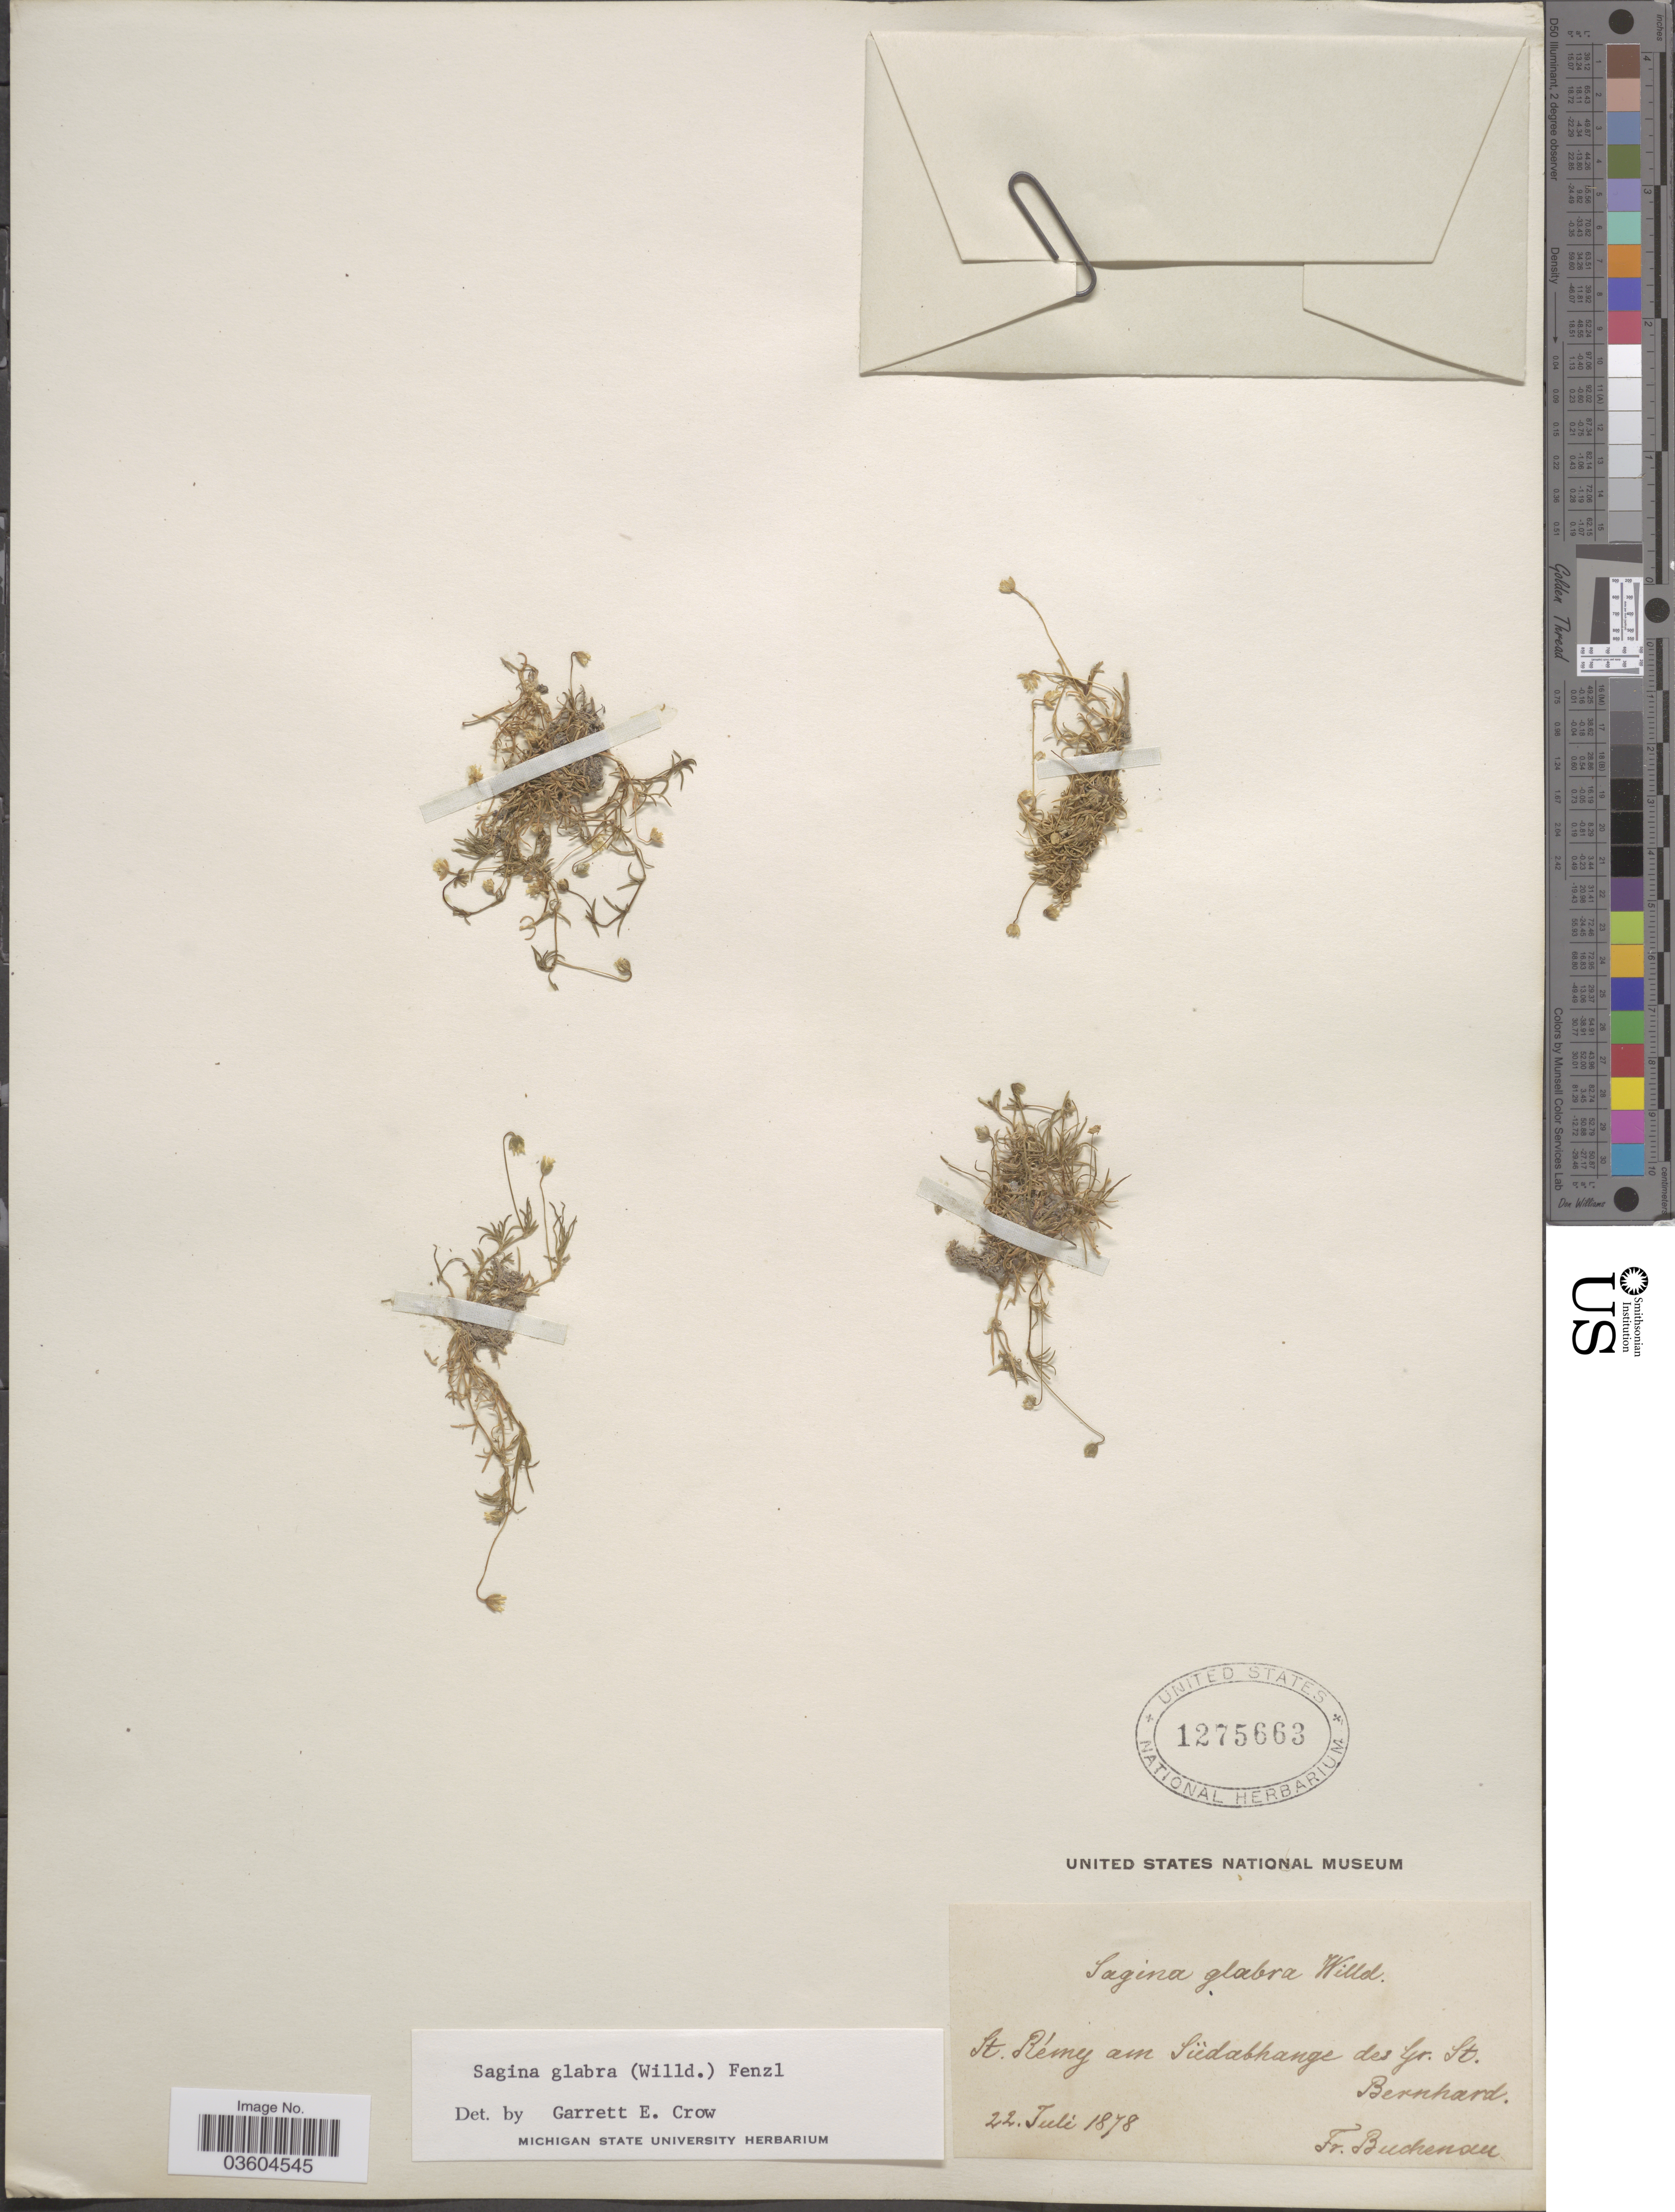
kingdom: Plantae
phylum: Tracheophyta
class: Magnoliopsida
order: Caryophyllales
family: Caryophyllaceae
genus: Sagina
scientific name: Sagina glabra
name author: (Willd.) Fenzl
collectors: F. Buchenau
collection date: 1878-07-22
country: France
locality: St. Rémy am Südabhange des Gr. St. Bernhard.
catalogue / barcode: US 1275663